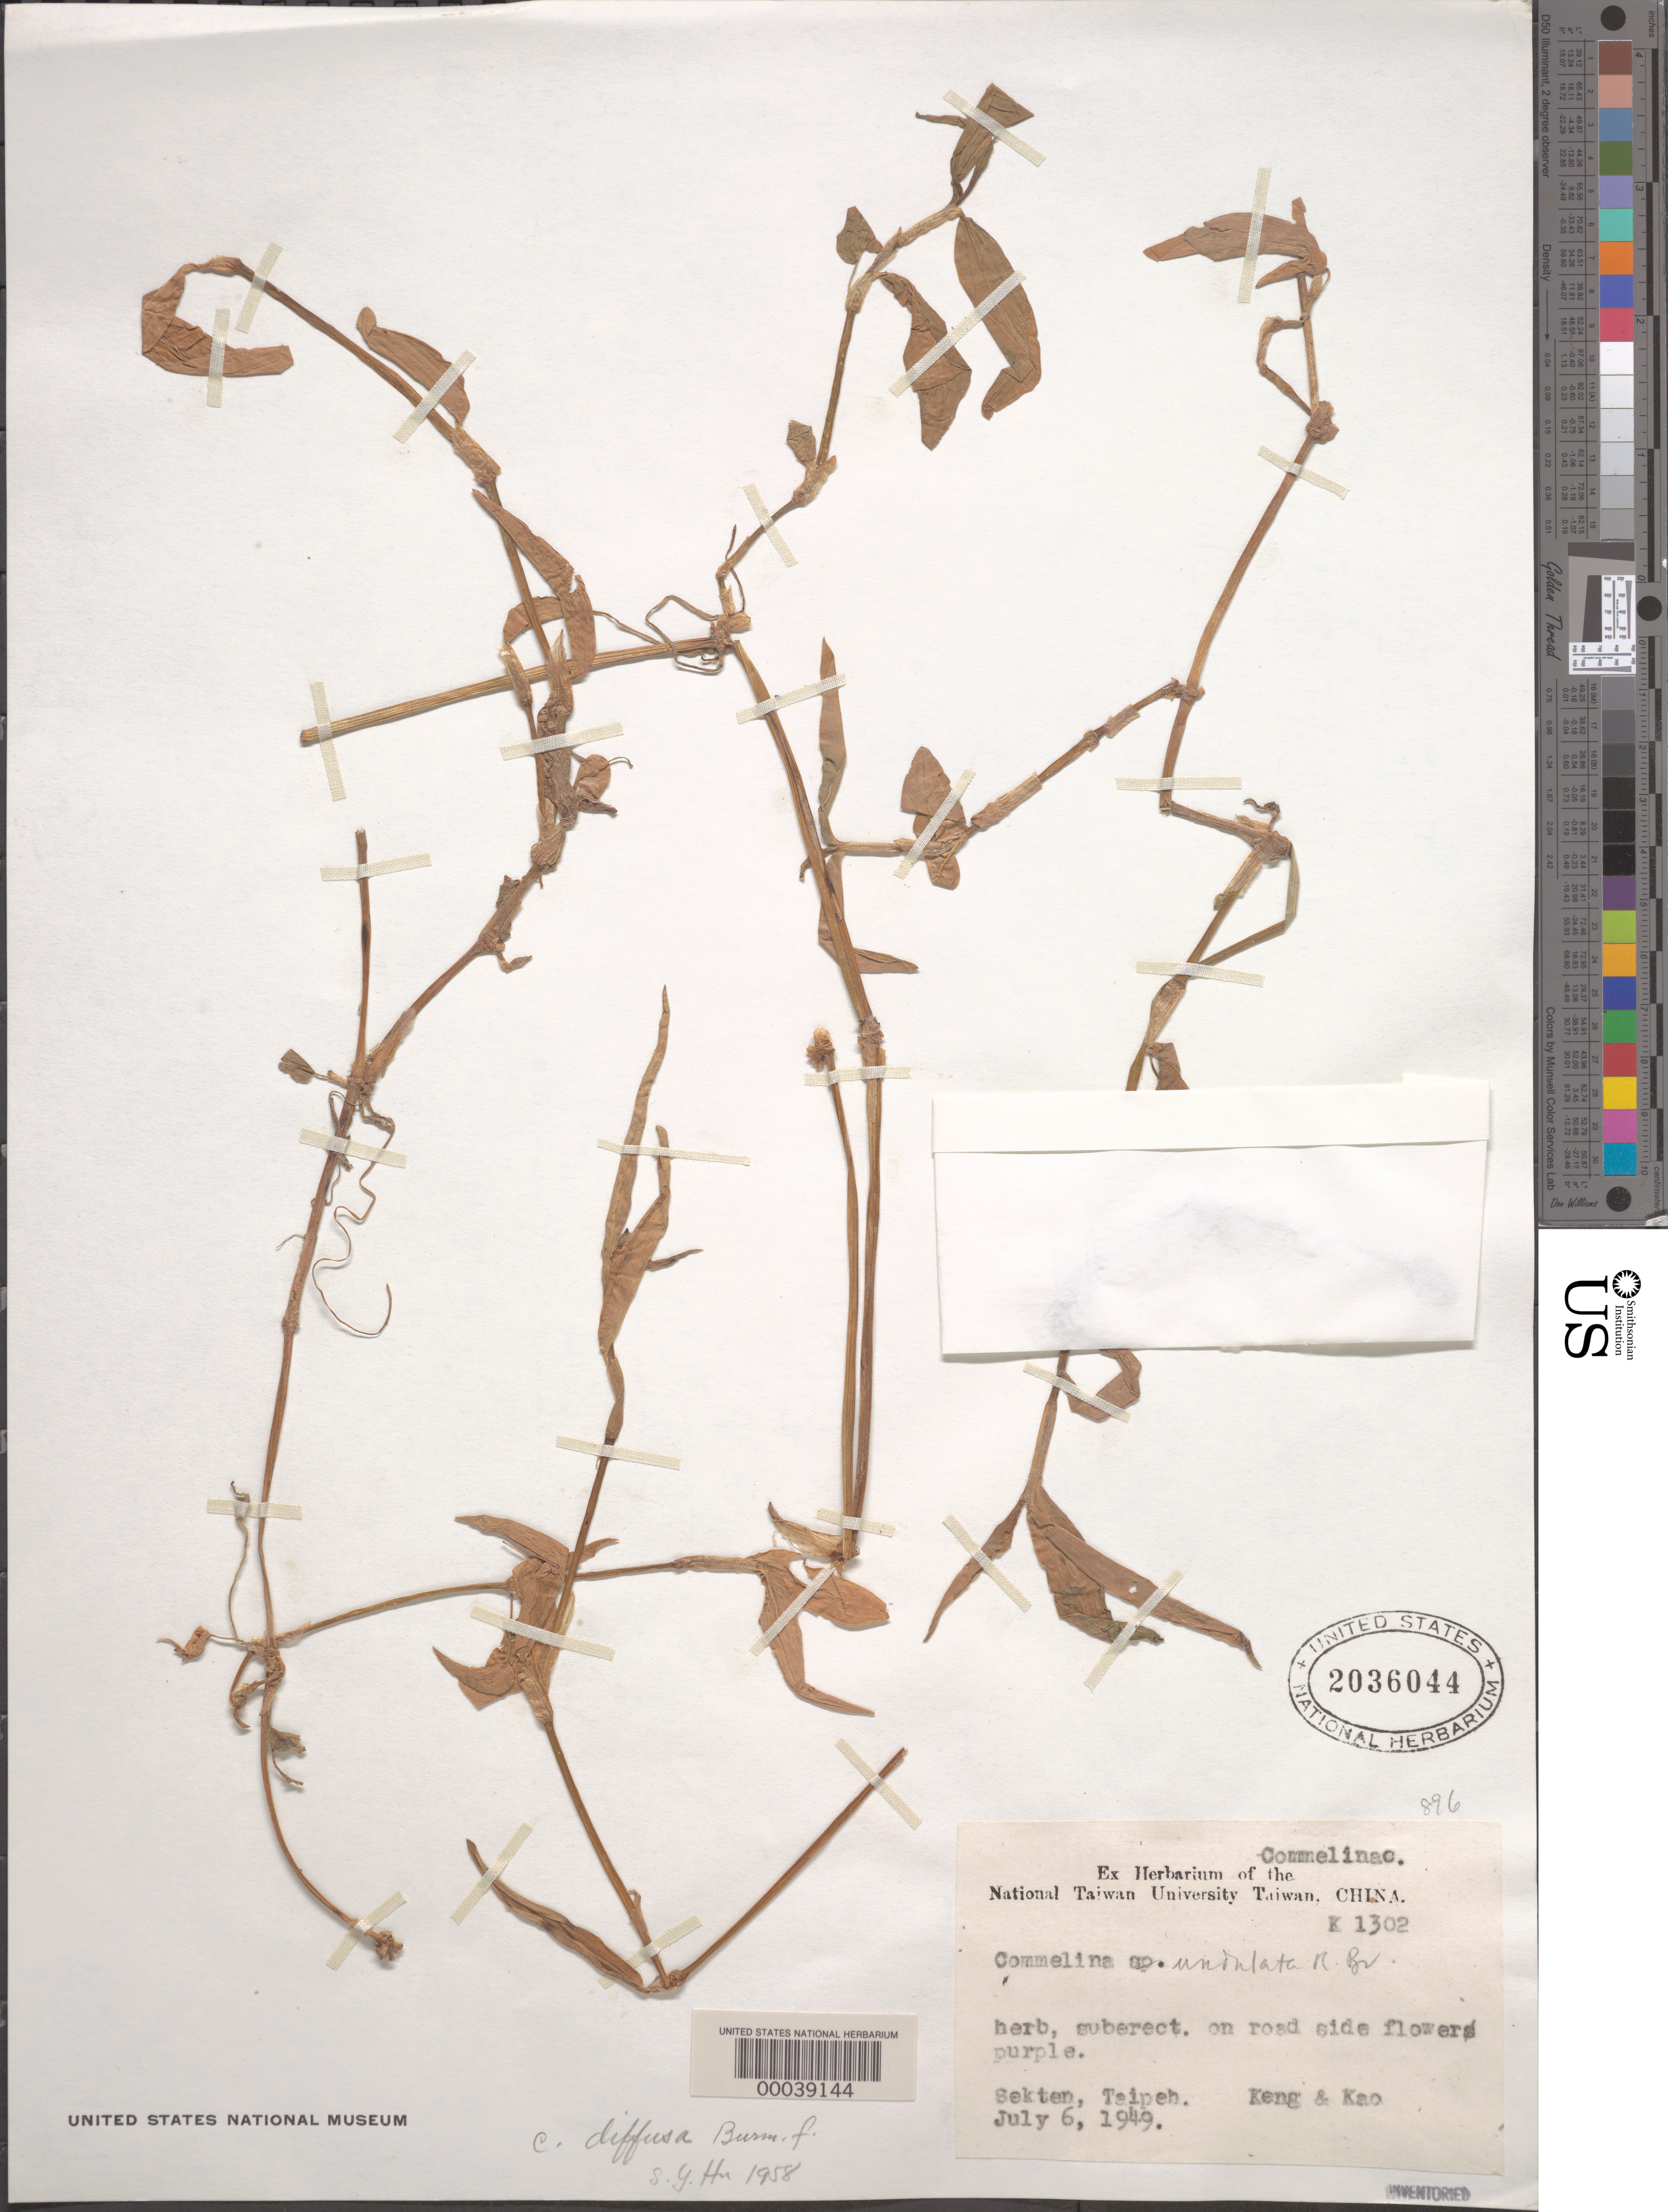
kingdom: Plantae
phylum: Tracheophyta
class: Liliopsida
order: Commelinales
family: Commelinaceae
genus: Commelina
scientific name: Commelina diffusa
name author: Burm. f.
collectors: -- Keng & -. Kao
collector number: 1302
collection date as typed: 06 Jul 1949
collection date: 1949-07-06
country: Taiwan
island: Taiwan [Formosa]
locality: Sekten, taipei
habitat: Roadside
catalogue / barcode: US 2036044